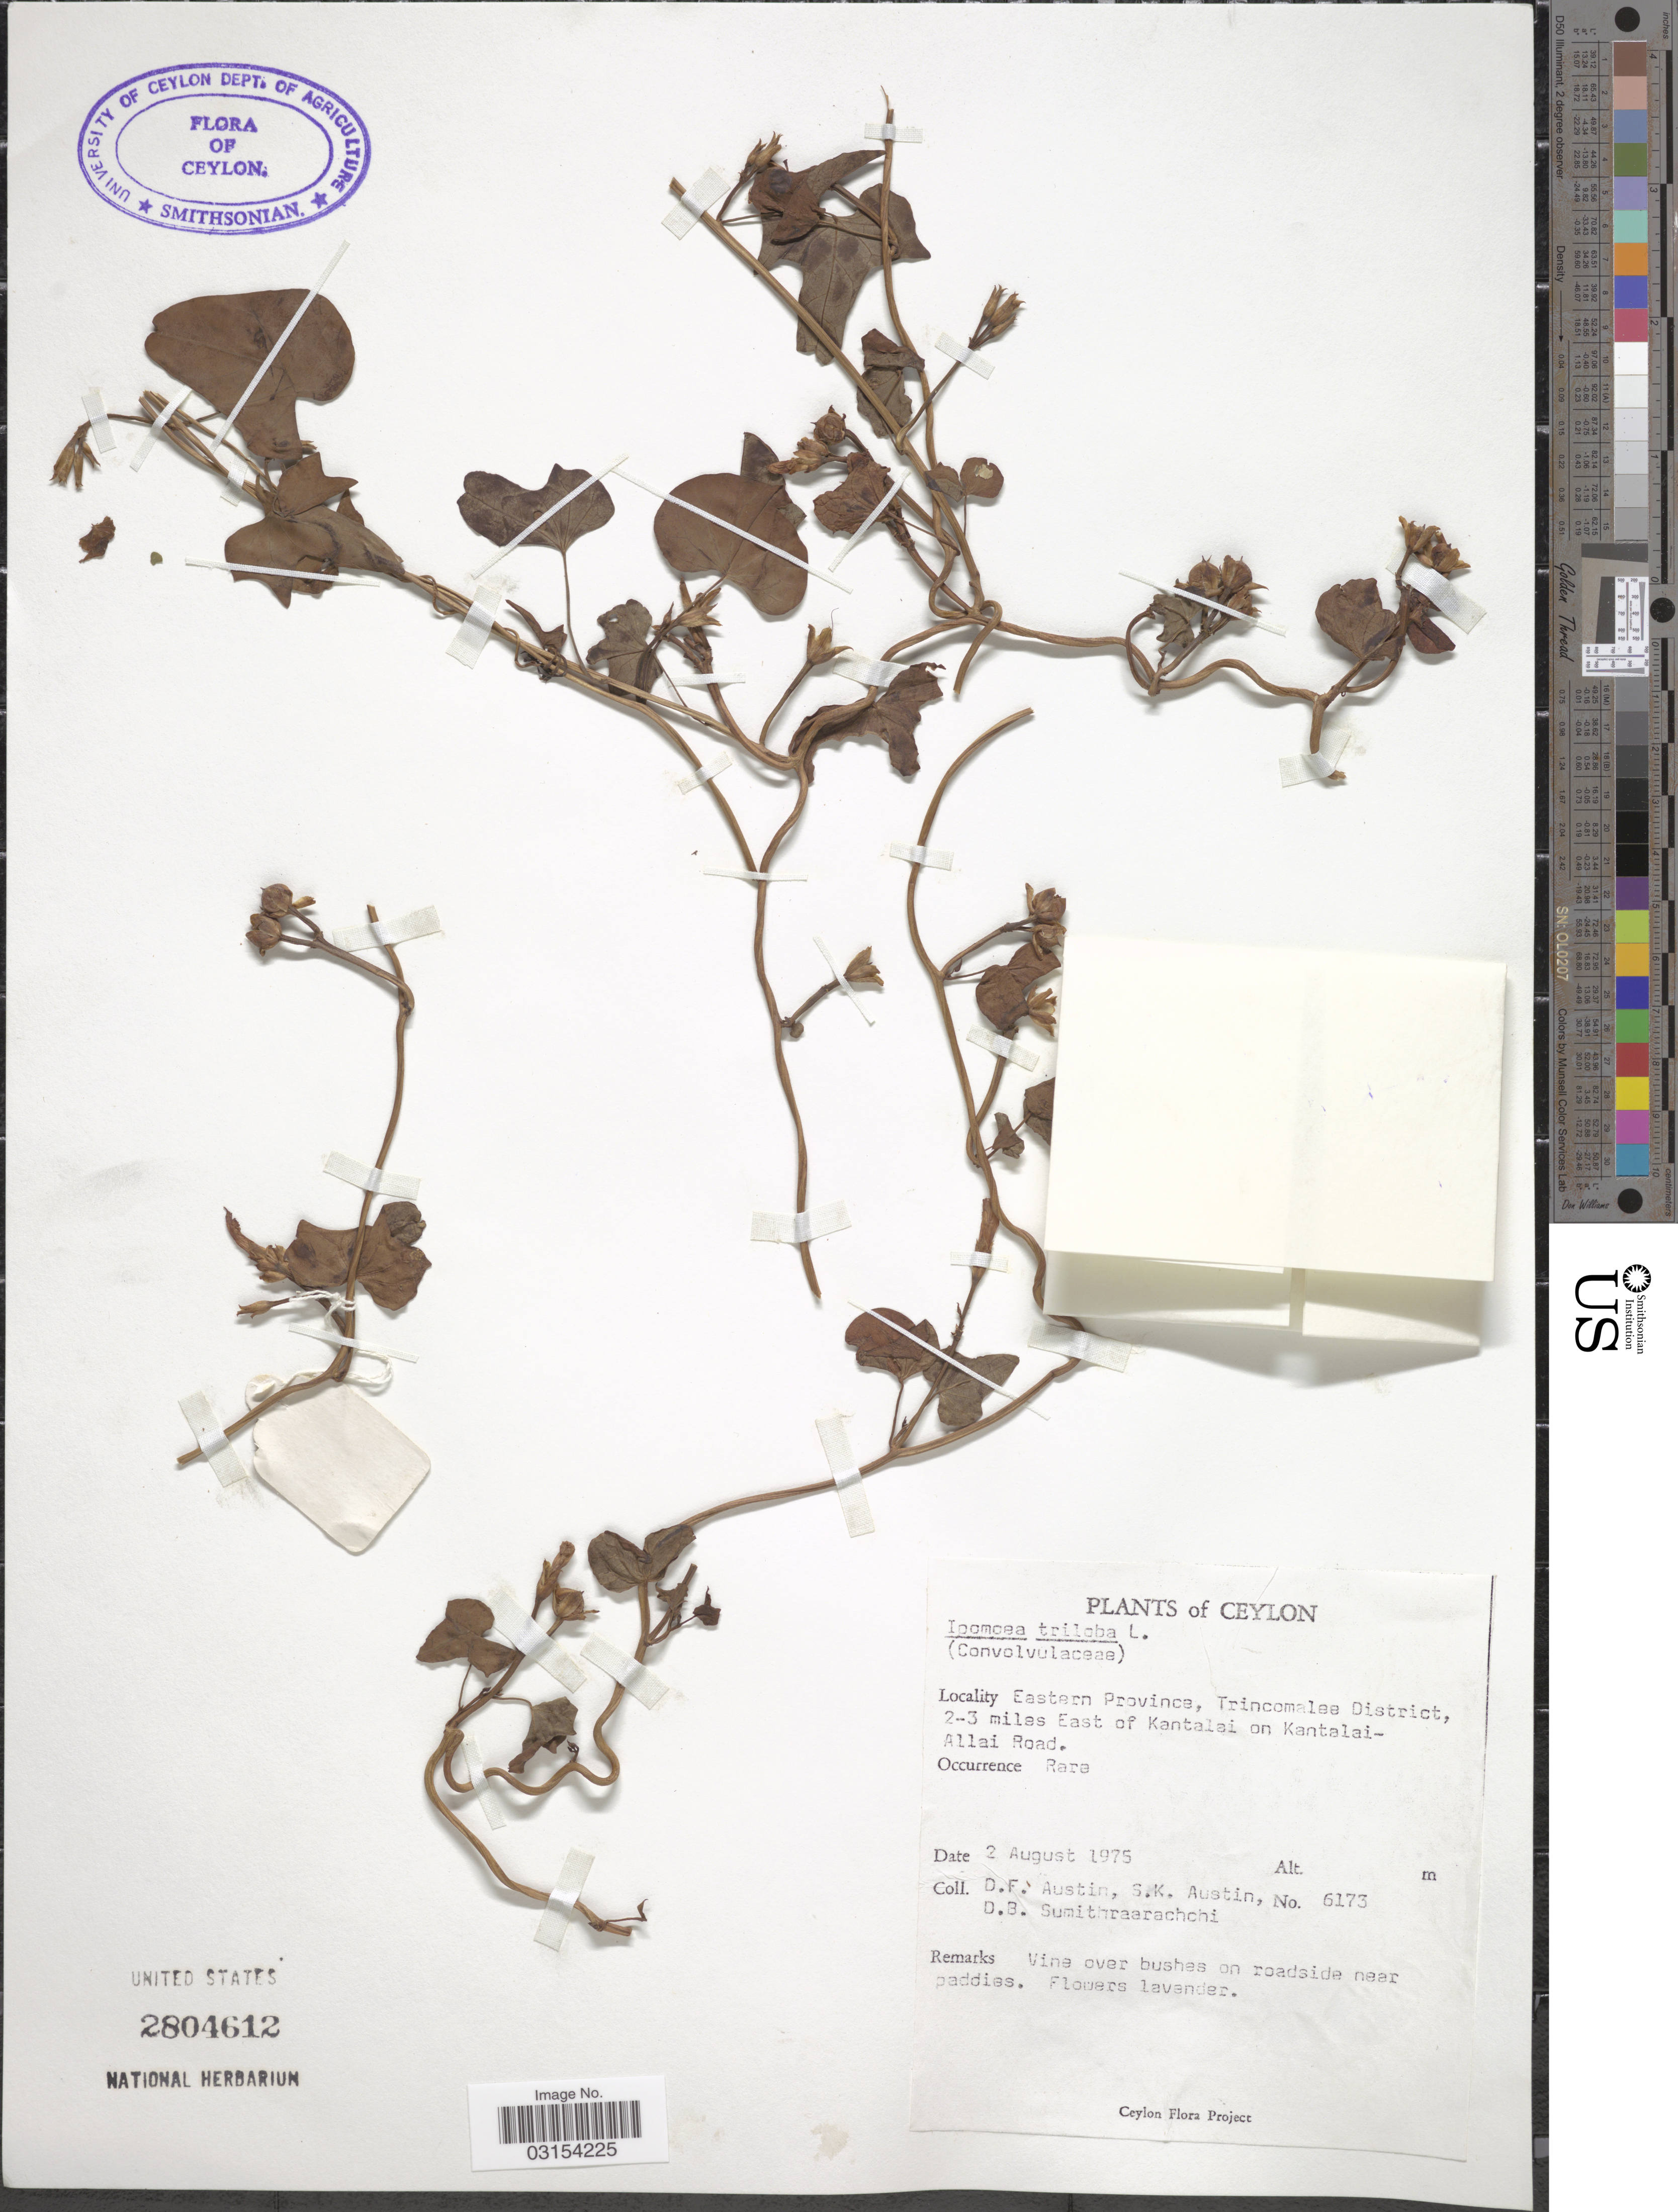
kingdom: Plantae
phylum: Tracheophyta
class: Magnoliopsida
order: Solanales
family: Convolvulaceae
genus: Ipomoea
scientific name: Ipomoea triloba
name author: L.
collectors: D. Austin, S. Austin & D. B. Sumithraarachchi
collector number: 6173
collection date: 1975-08-02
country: Sri Lanka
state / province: Eastern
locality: Ceylon, Eastern Province, Trincomalee District, 2-3 miles East of Kantalai on Kantalai-Allai Road.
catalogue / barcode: US 2804612